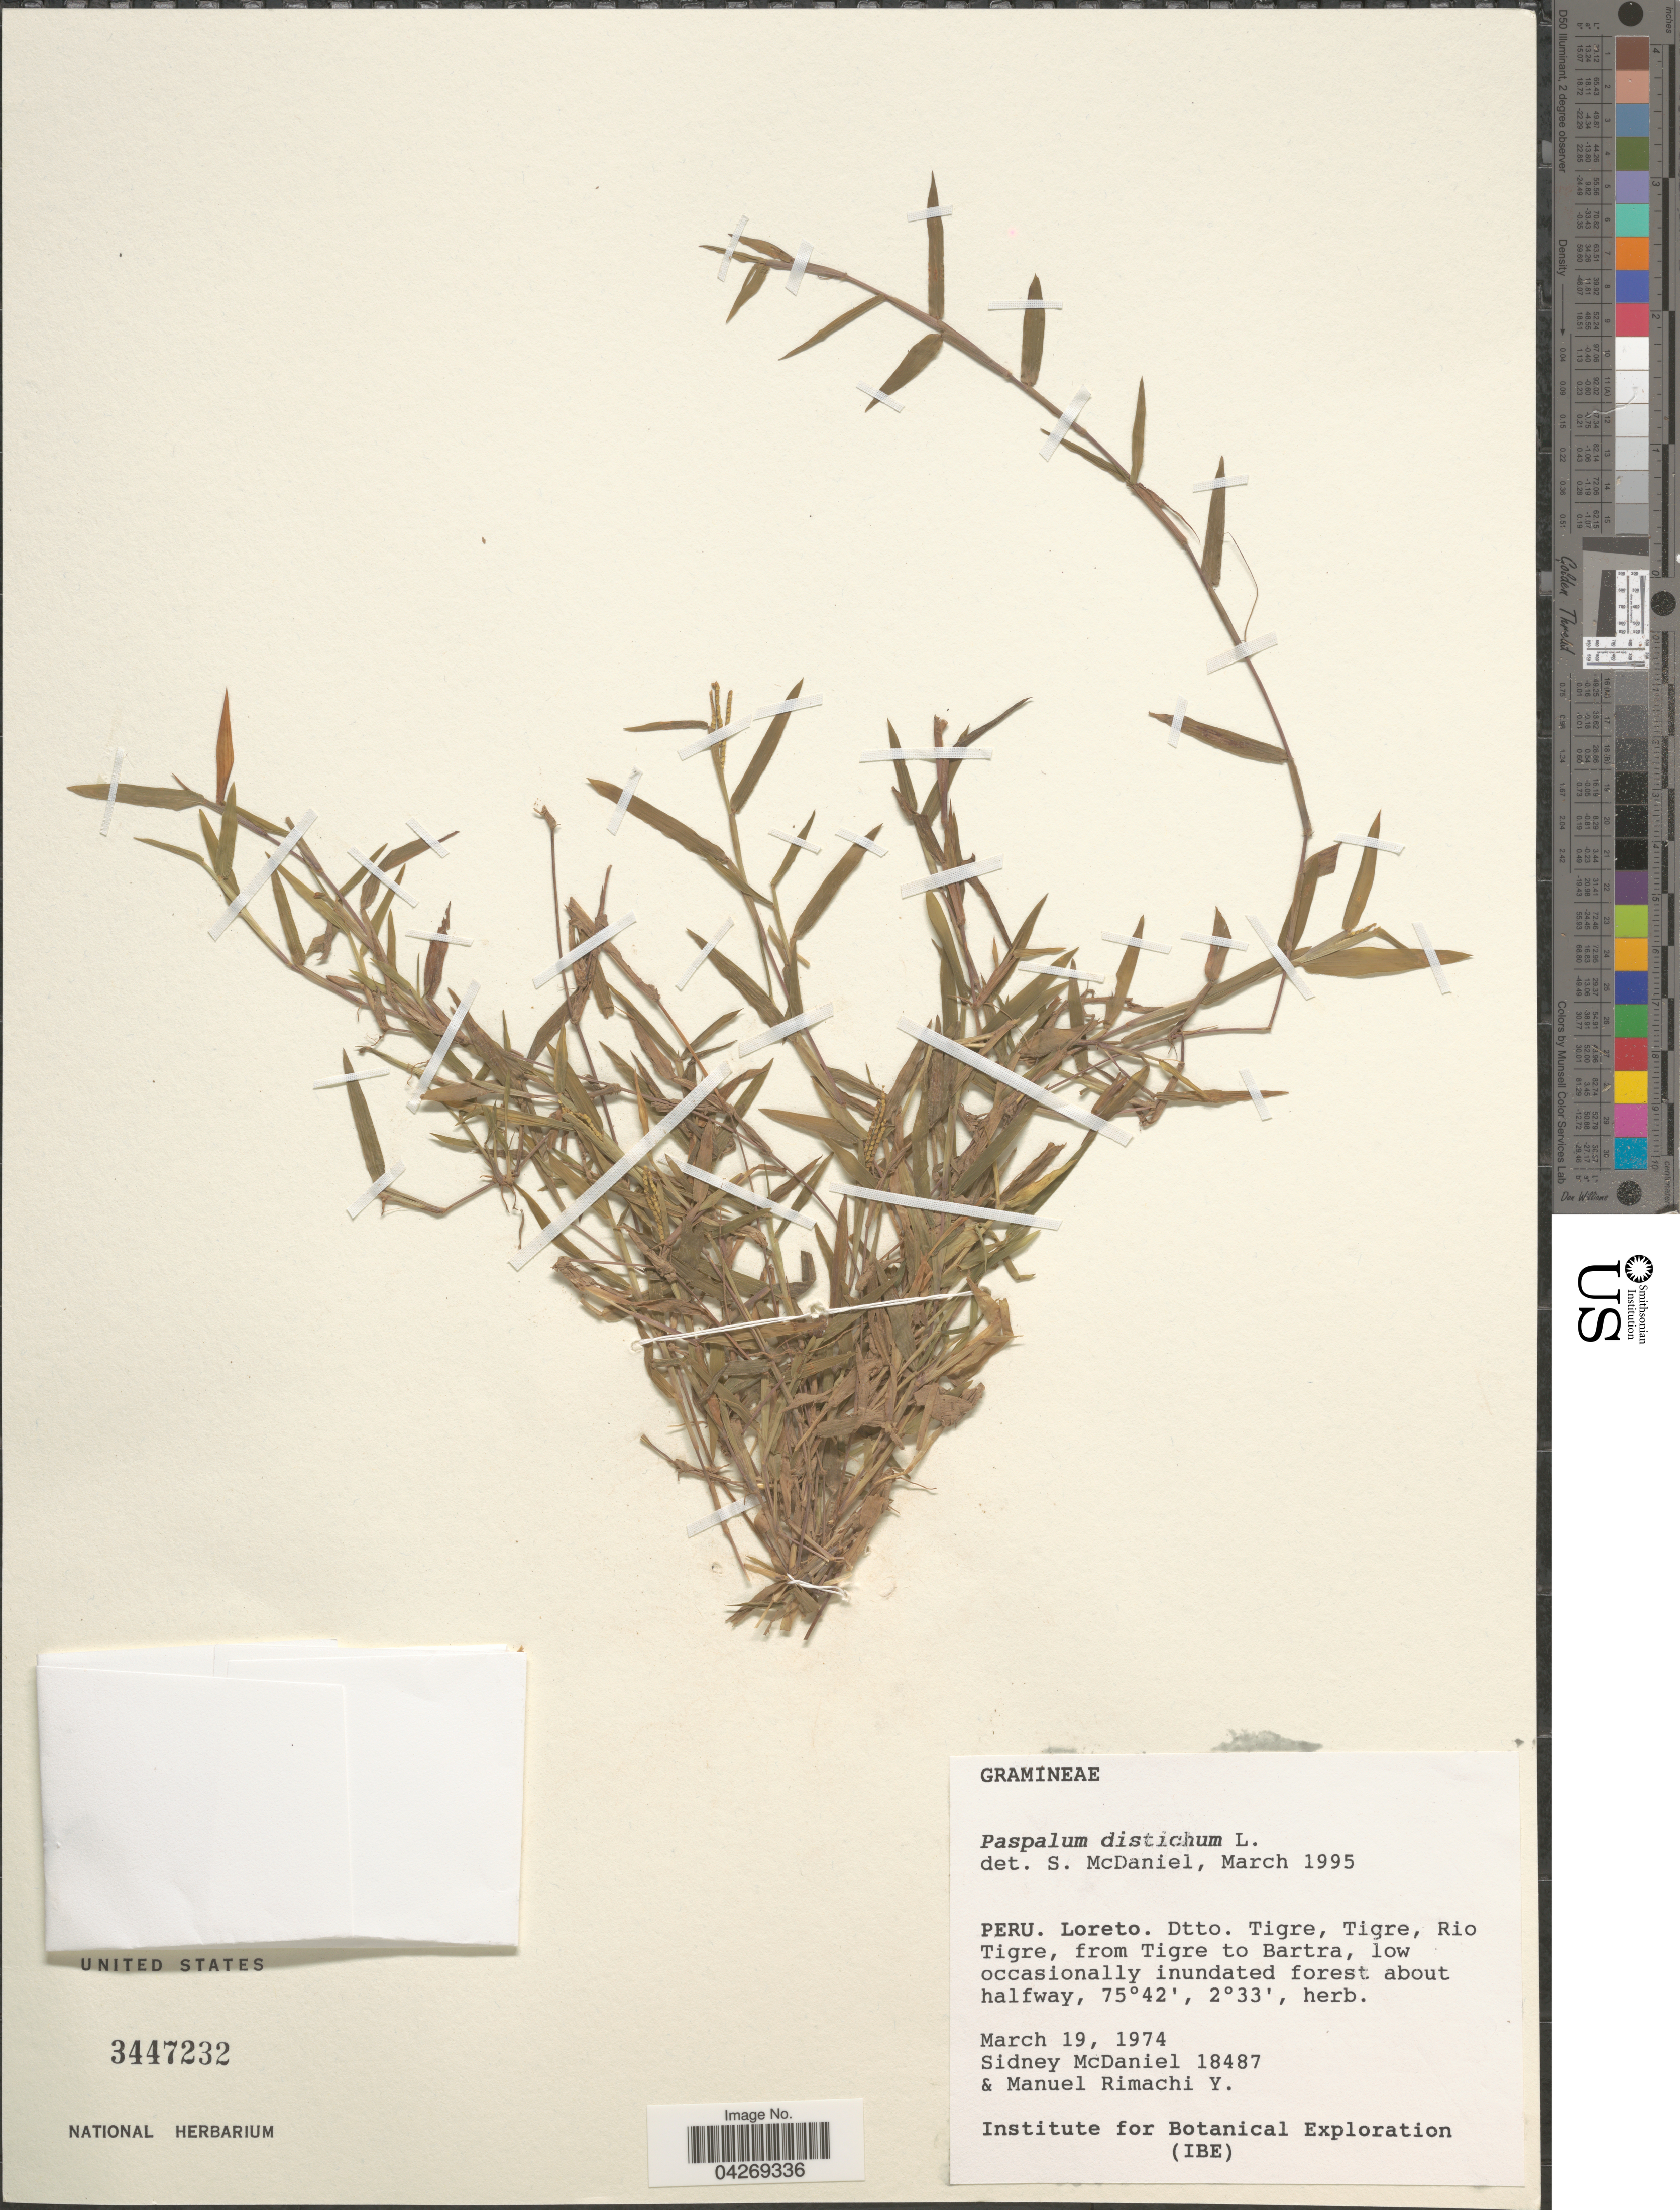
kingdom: Plantae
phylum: Tracheophyta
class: Liliopsida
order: Poales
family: Poaceae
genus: Paspalum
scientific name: Paspalum distichum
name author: L.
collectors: S. McDaniel & M. Rimachi Y.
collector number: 18487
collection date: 1974-03-19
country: Peru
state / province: Loreto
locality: Dtto. Tigre, Tigre, Rio Tigre, rom Tigre to Bartra, low occasionally inundated forest about halfway. Institute for Botanical Exploration (IBE).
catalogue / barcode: US 3447232